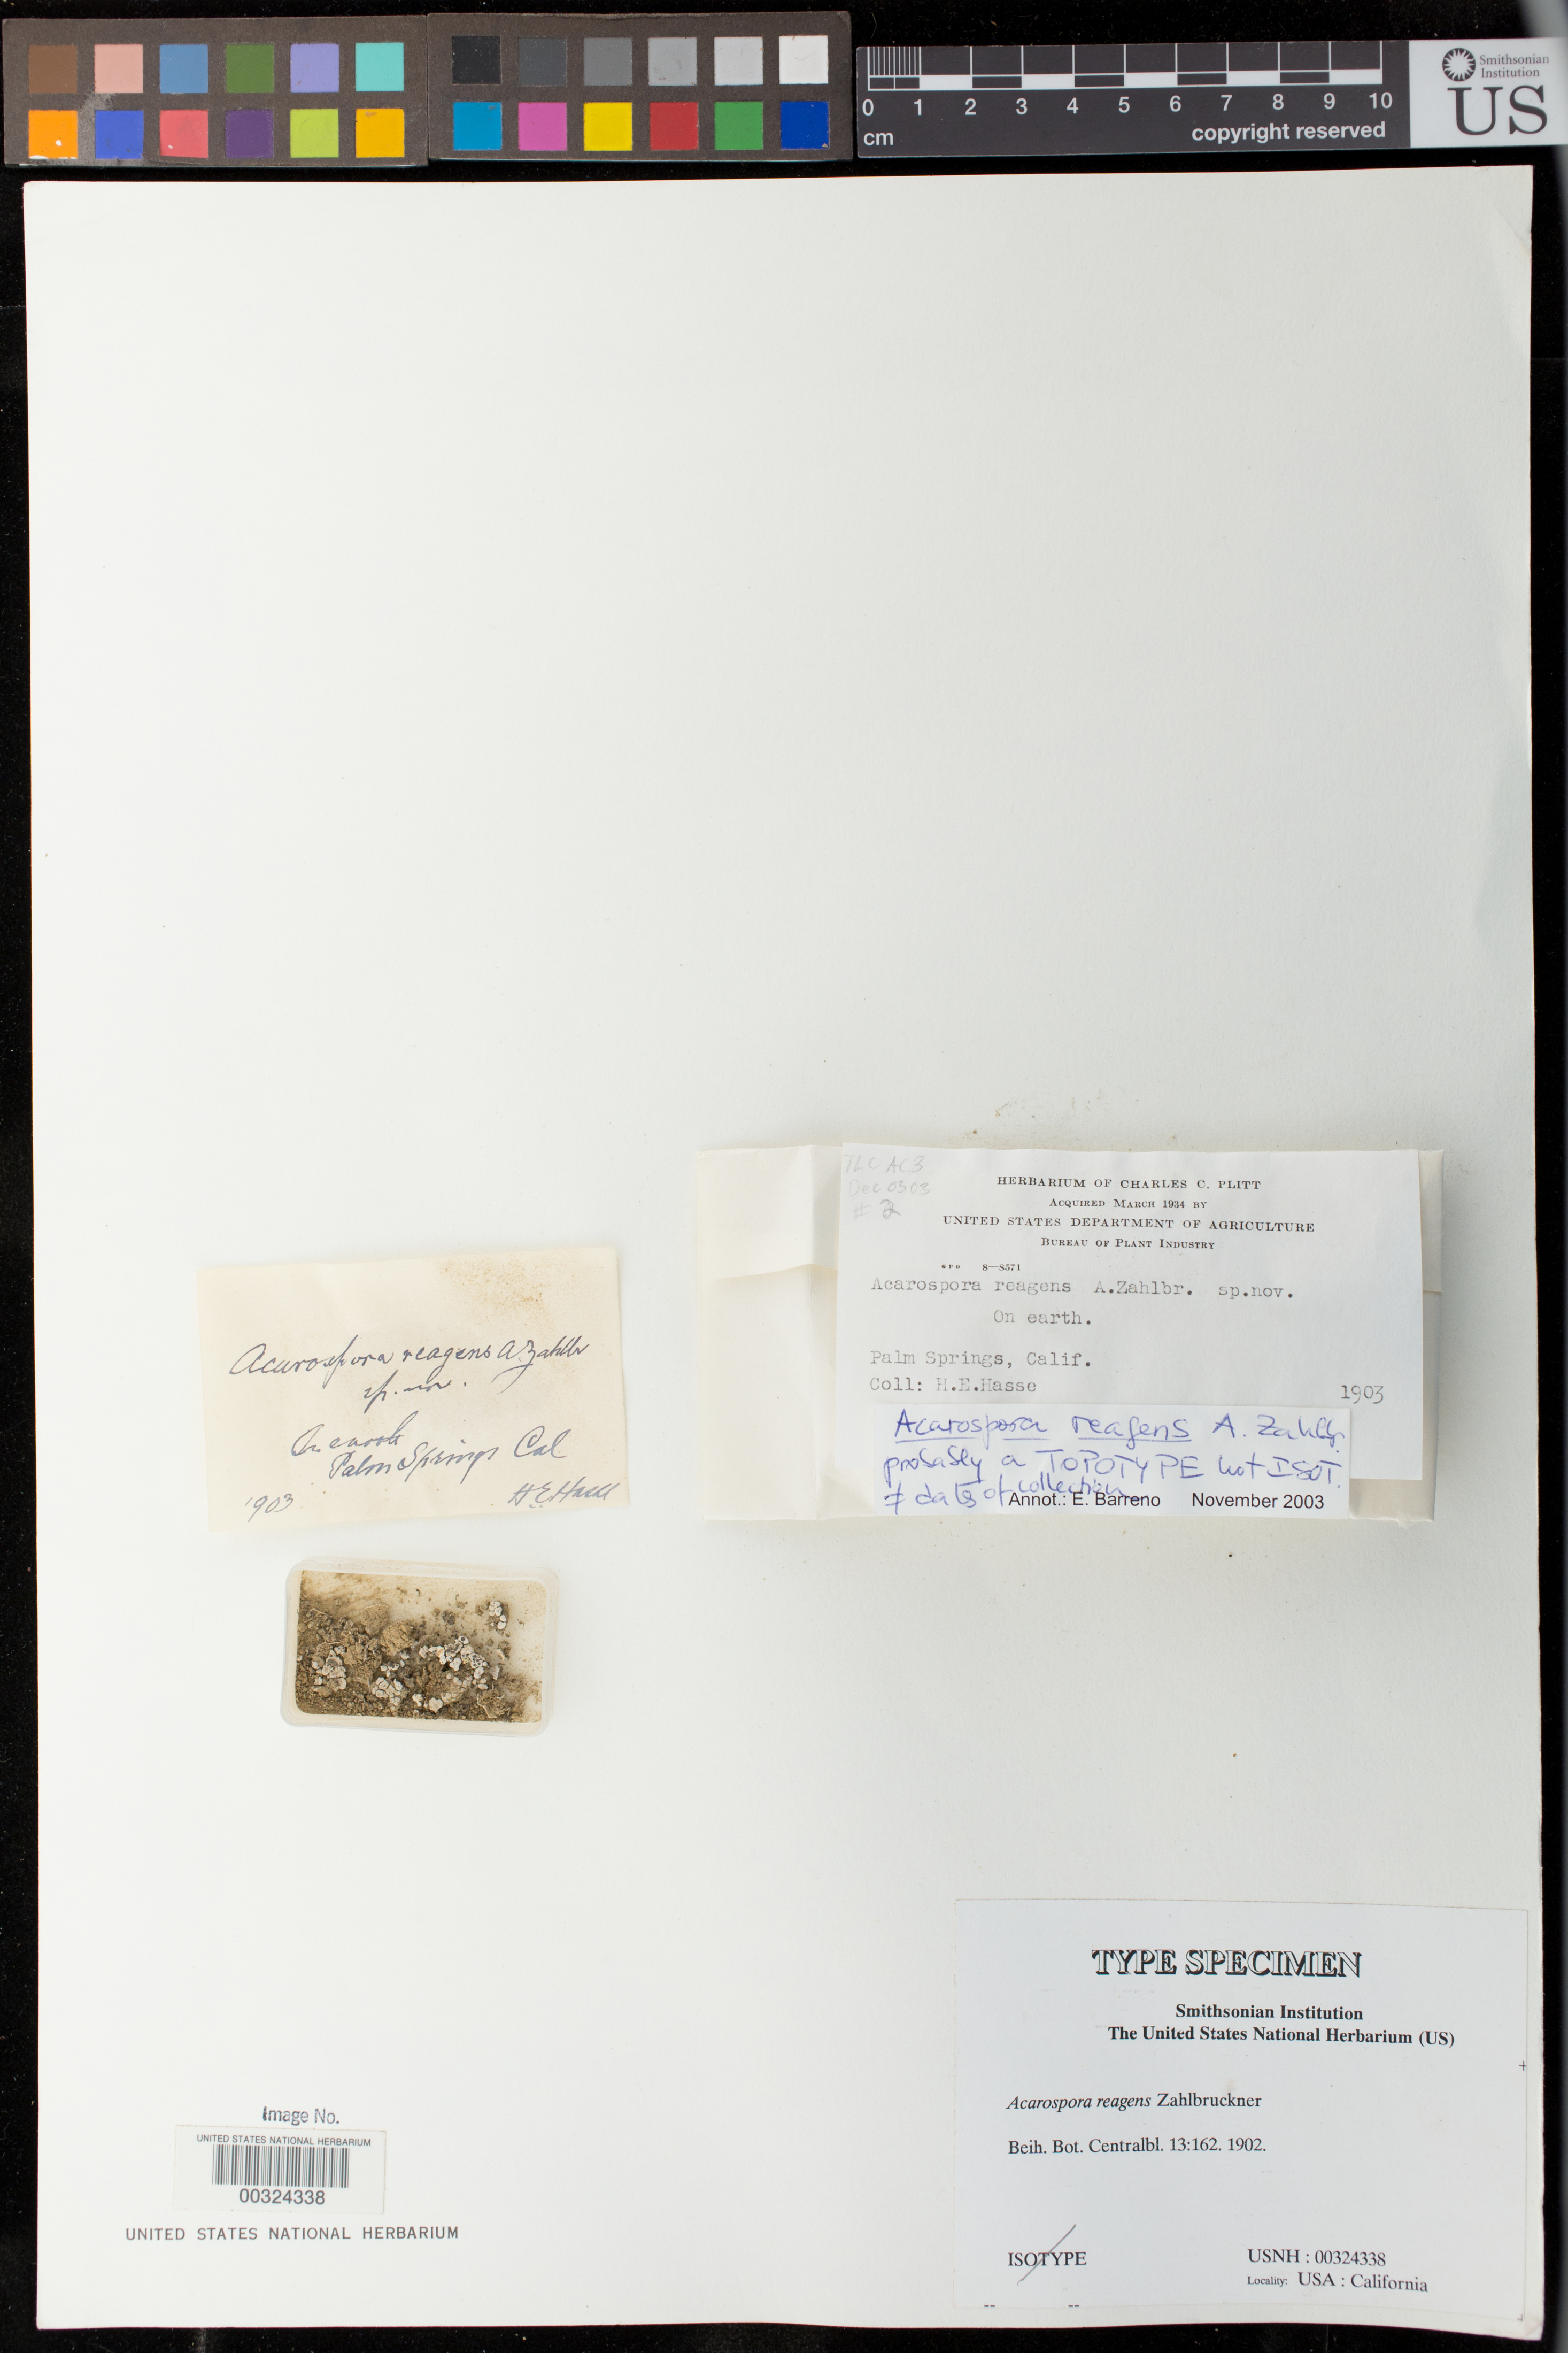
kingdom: Fungi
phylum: Ascomycota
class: Lecanoromycetes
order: Acarosporales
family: Acarosporaceae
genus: Acarospora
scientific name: Acarospora reagens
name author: Zahlbr.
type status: Topotype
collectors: H. E. Hasse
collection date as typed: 1903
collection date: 1903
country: United States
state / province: California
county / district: Riverside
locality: Palm Springs.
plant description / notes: Protologue, "Ad terram nudam, Palm Springs [Hasse no. 815]". Dubiously type material; specimen collected 1903 (according to label) but name (apparently) published 1902. As annotated by E. Barreno (2003), "probably a topotype".